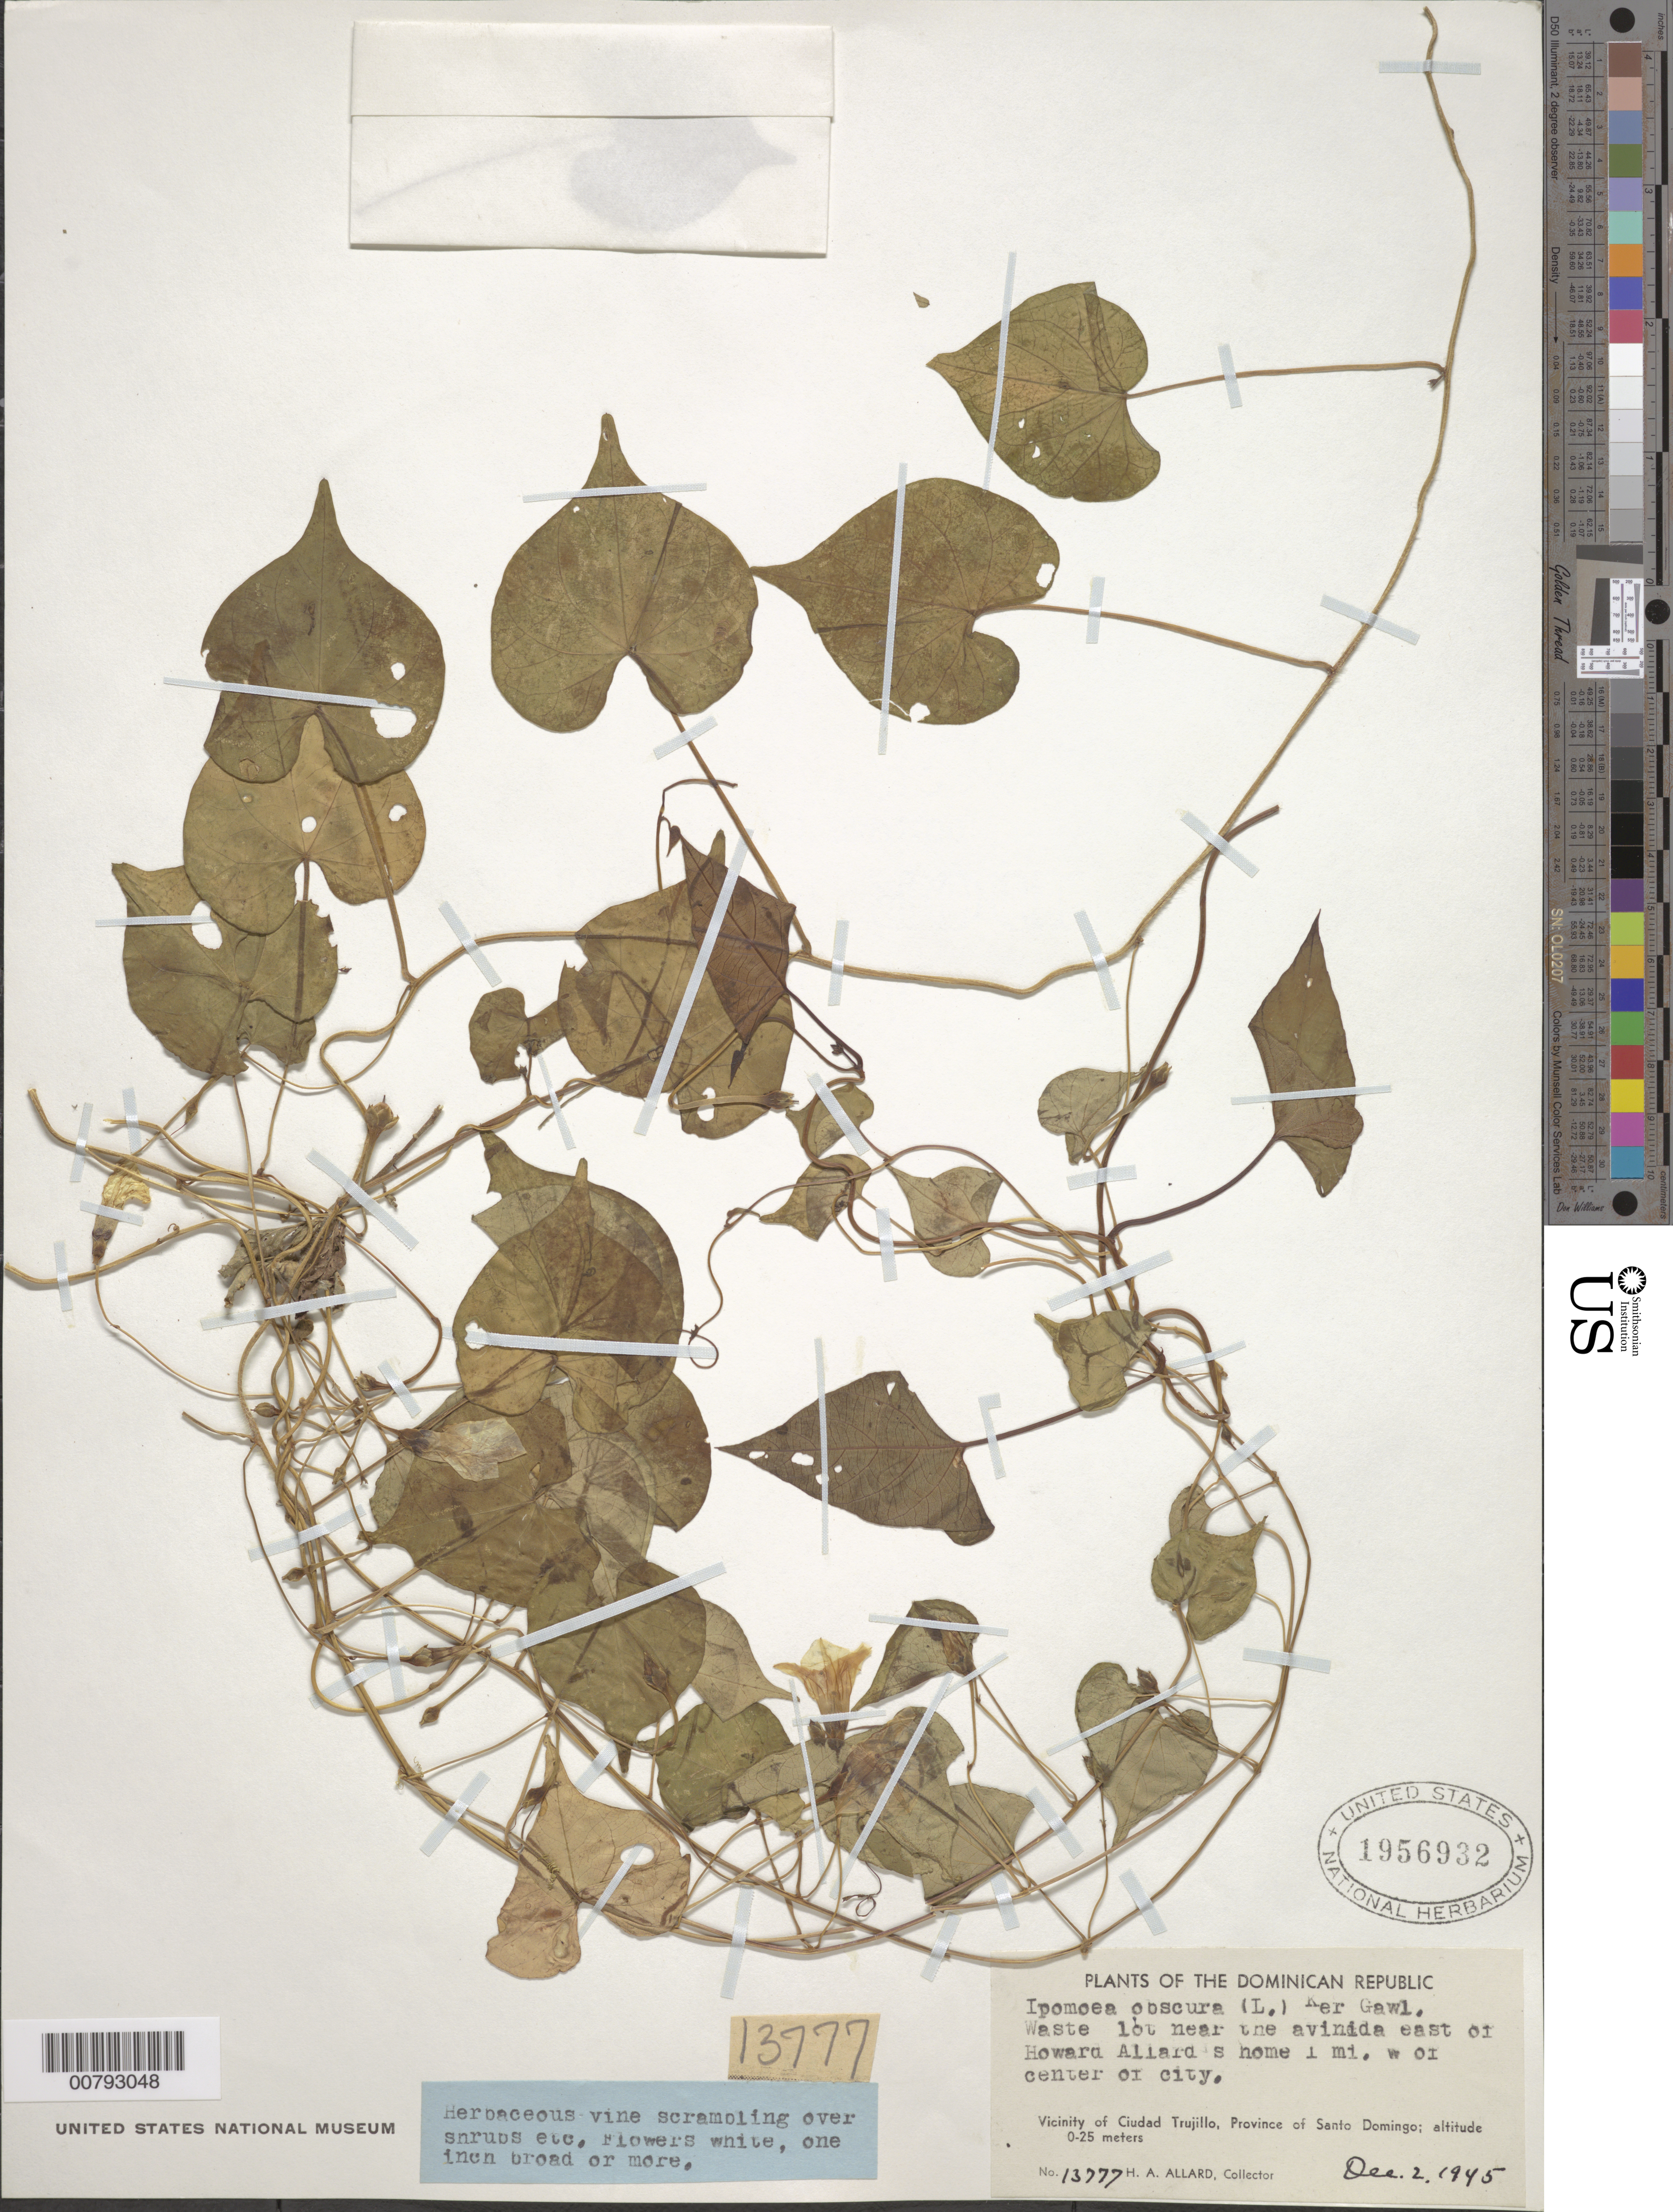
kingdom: Plantae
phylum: Tracheophyta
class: Magnoliopsida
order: Solanales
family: Convolvulaceae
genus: Ipomoea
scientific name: Ipomoea obscura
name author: (L.) Ker Gawl.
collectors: H. A. Allard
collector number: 13777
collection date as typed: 02 Dec 1945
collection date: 1945-12-02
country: Dominican Republic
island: Hispaniola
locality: Province of Santo Domingo, vicinity of Ciudad Trujillo, near the Avenida east of Howard Allard's home 1 mile W of center of city.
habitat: Waste lot.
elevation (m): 0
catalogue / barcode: US 1956932